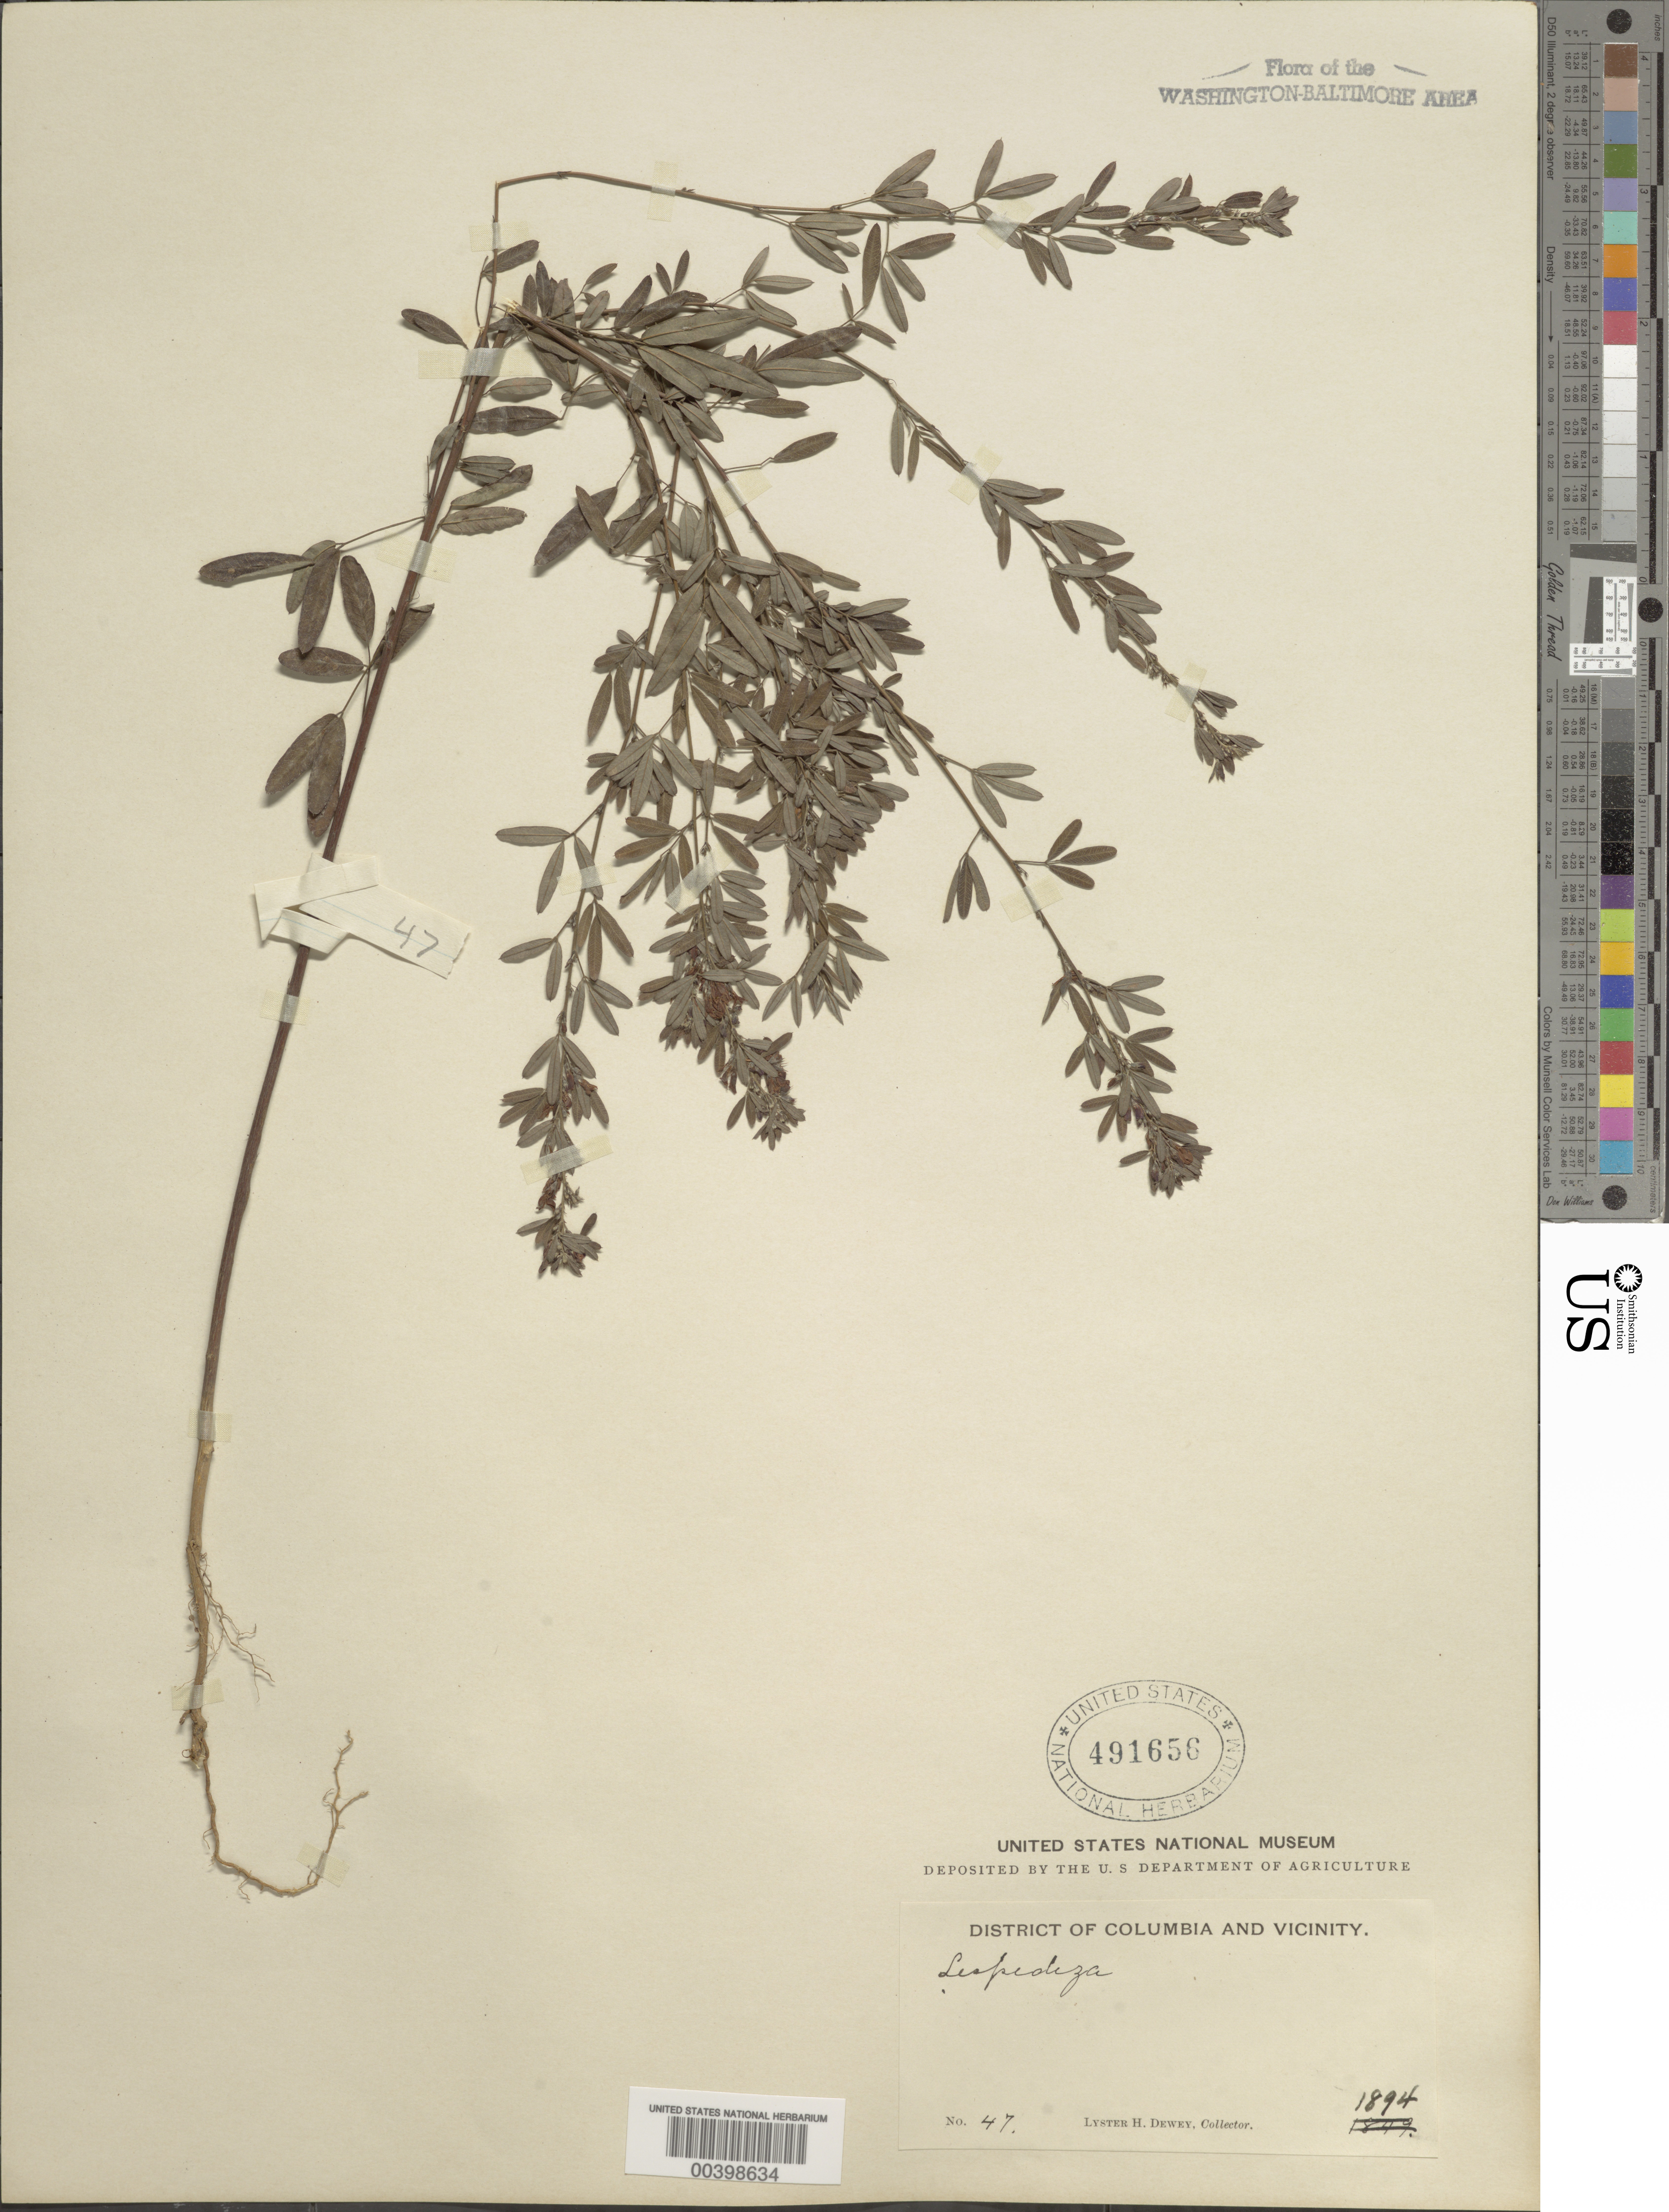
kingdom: Plantae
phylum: Tracheophyta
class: Magnoliopsida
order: Fabales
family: Fabaceae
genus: Lespedeza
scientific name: Lespedeza virginica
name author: (L.) Britton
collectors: L. H. Dewey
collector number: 47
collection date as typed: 1894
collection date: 1894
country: United States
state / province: District of Columbia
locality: Washington DC area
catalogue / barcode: US 491656